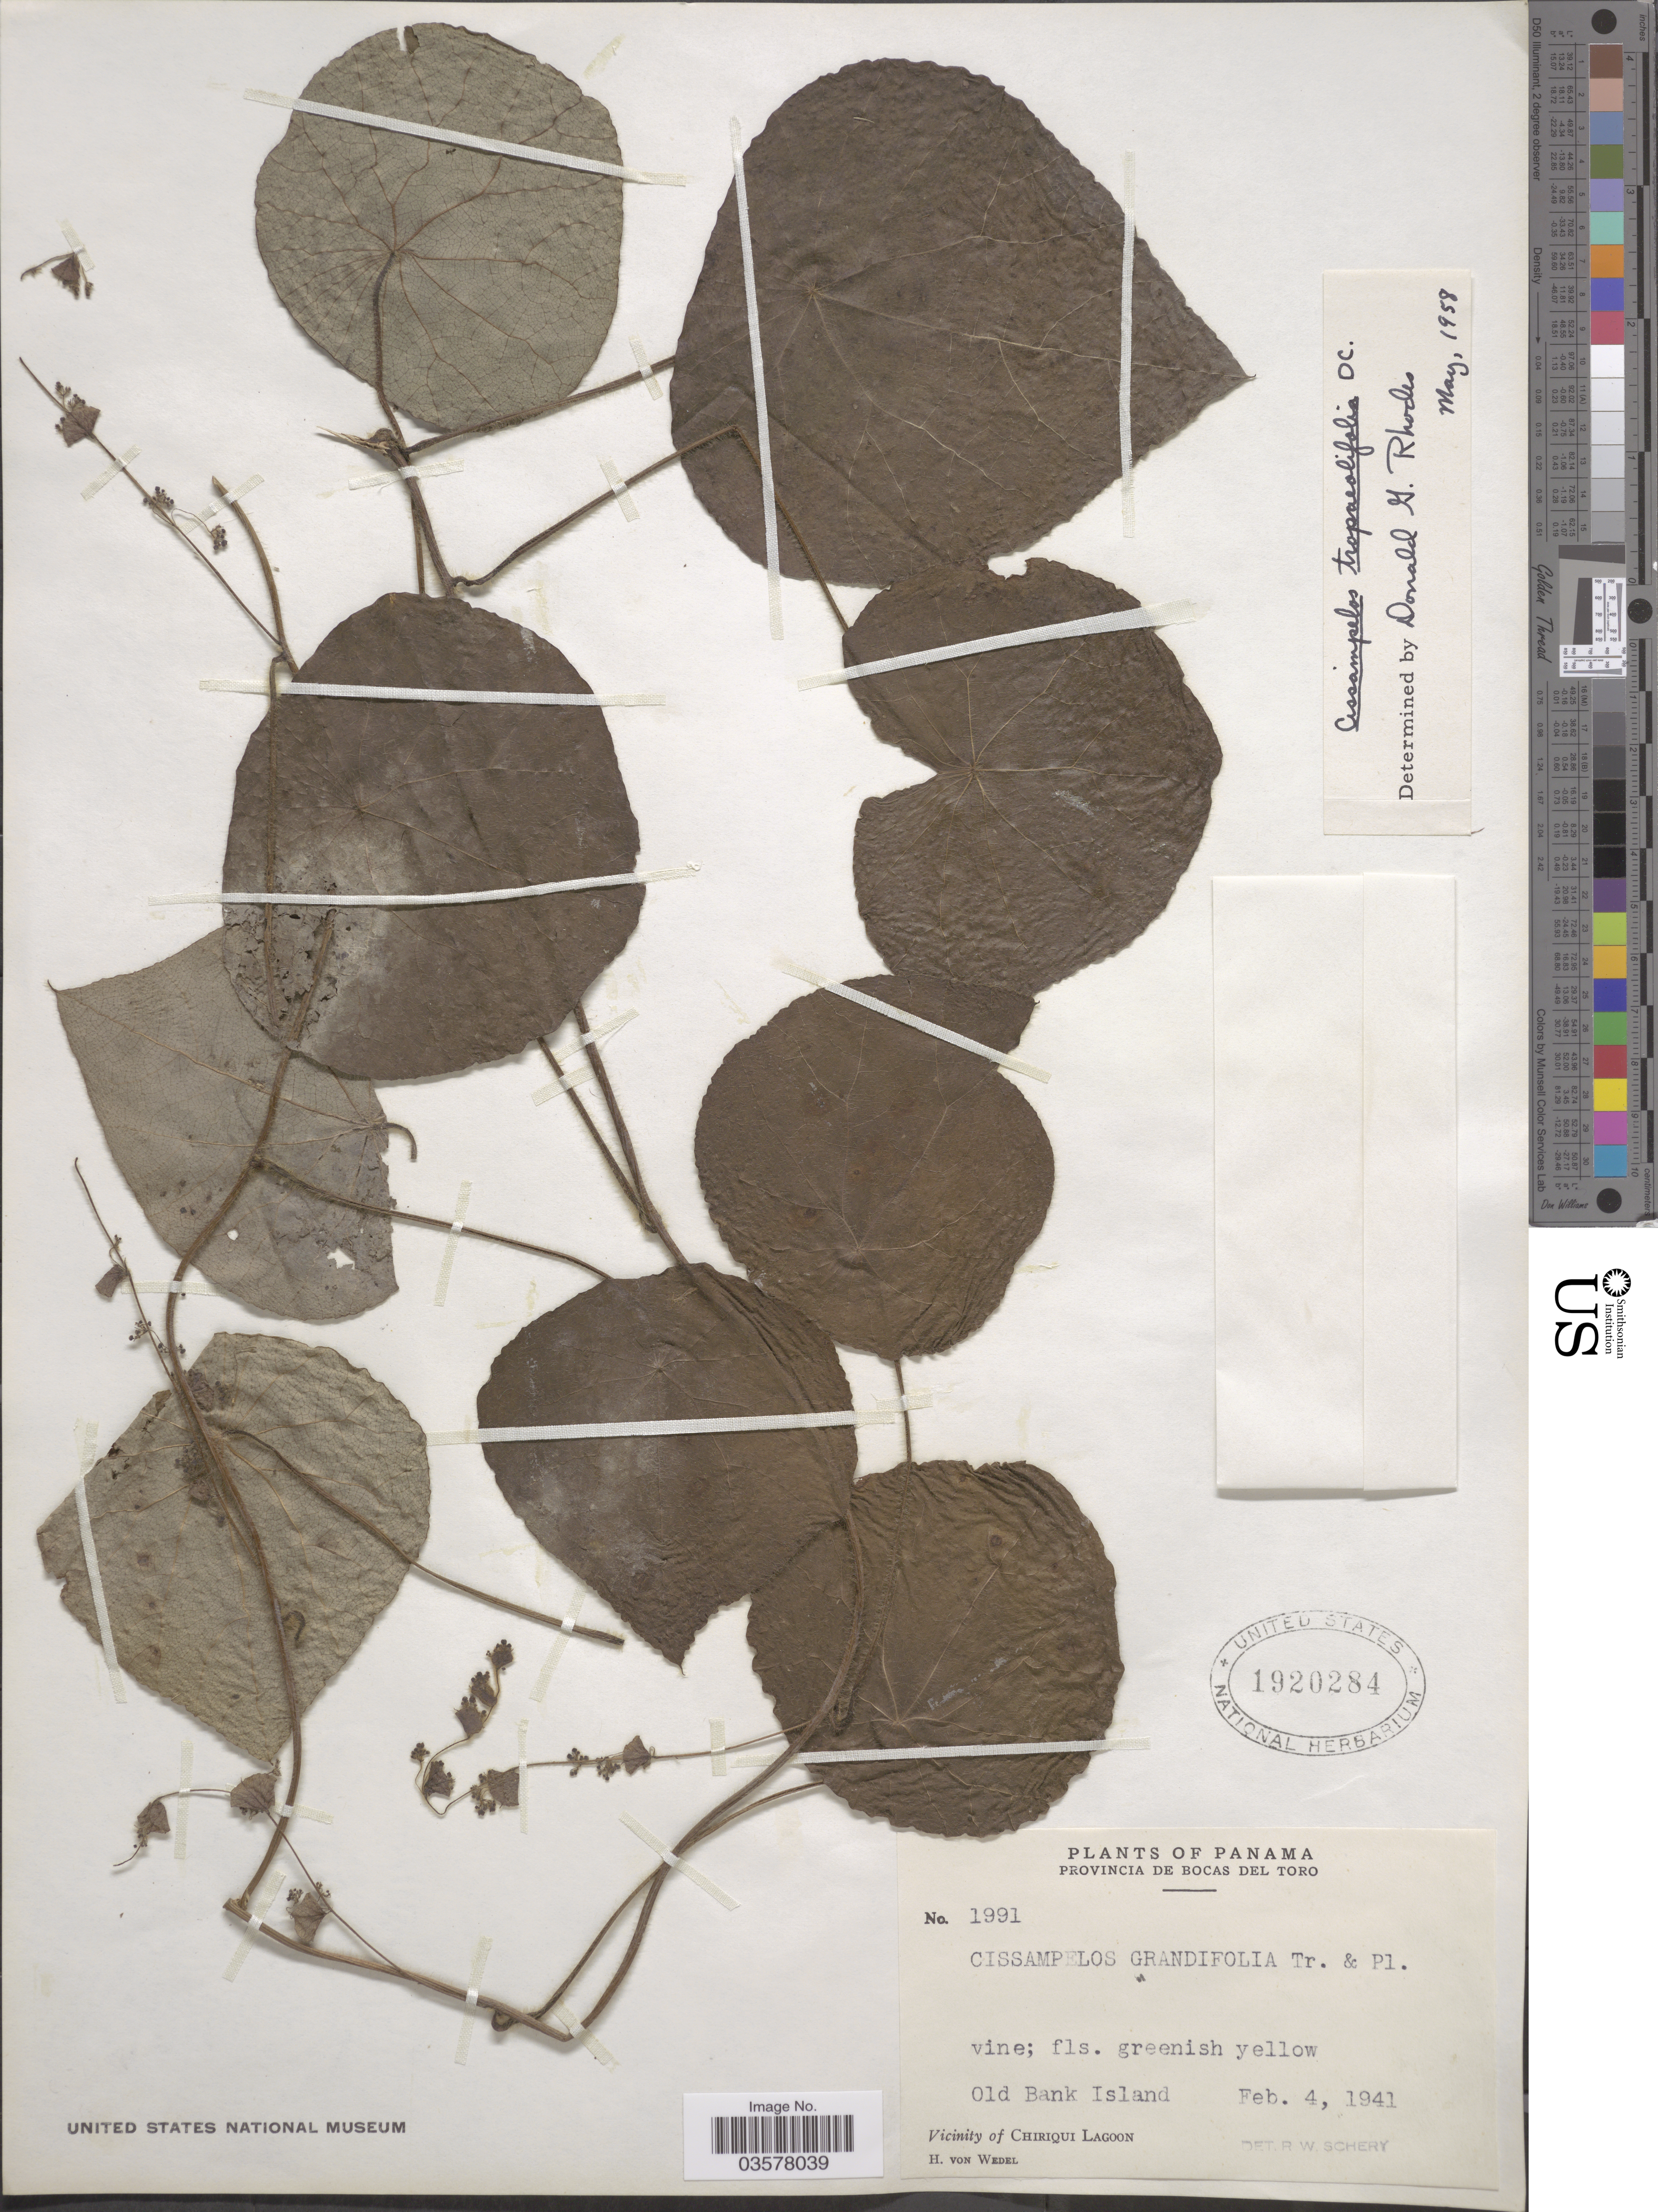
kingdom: Plantae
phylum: Tracheophyta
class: Magnoliopsida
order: Ranunculales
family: Menispermaceae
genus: Cissampelos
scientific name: Cissampelos tropaeolifolia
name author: DC.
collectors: H. von Wedel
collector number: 1991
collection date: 1941-02-04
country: Panama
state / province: Bocas del Toro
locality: Old Bank Island. Vicinity of Chiriqui Lagoon.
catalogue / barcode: US 1920284